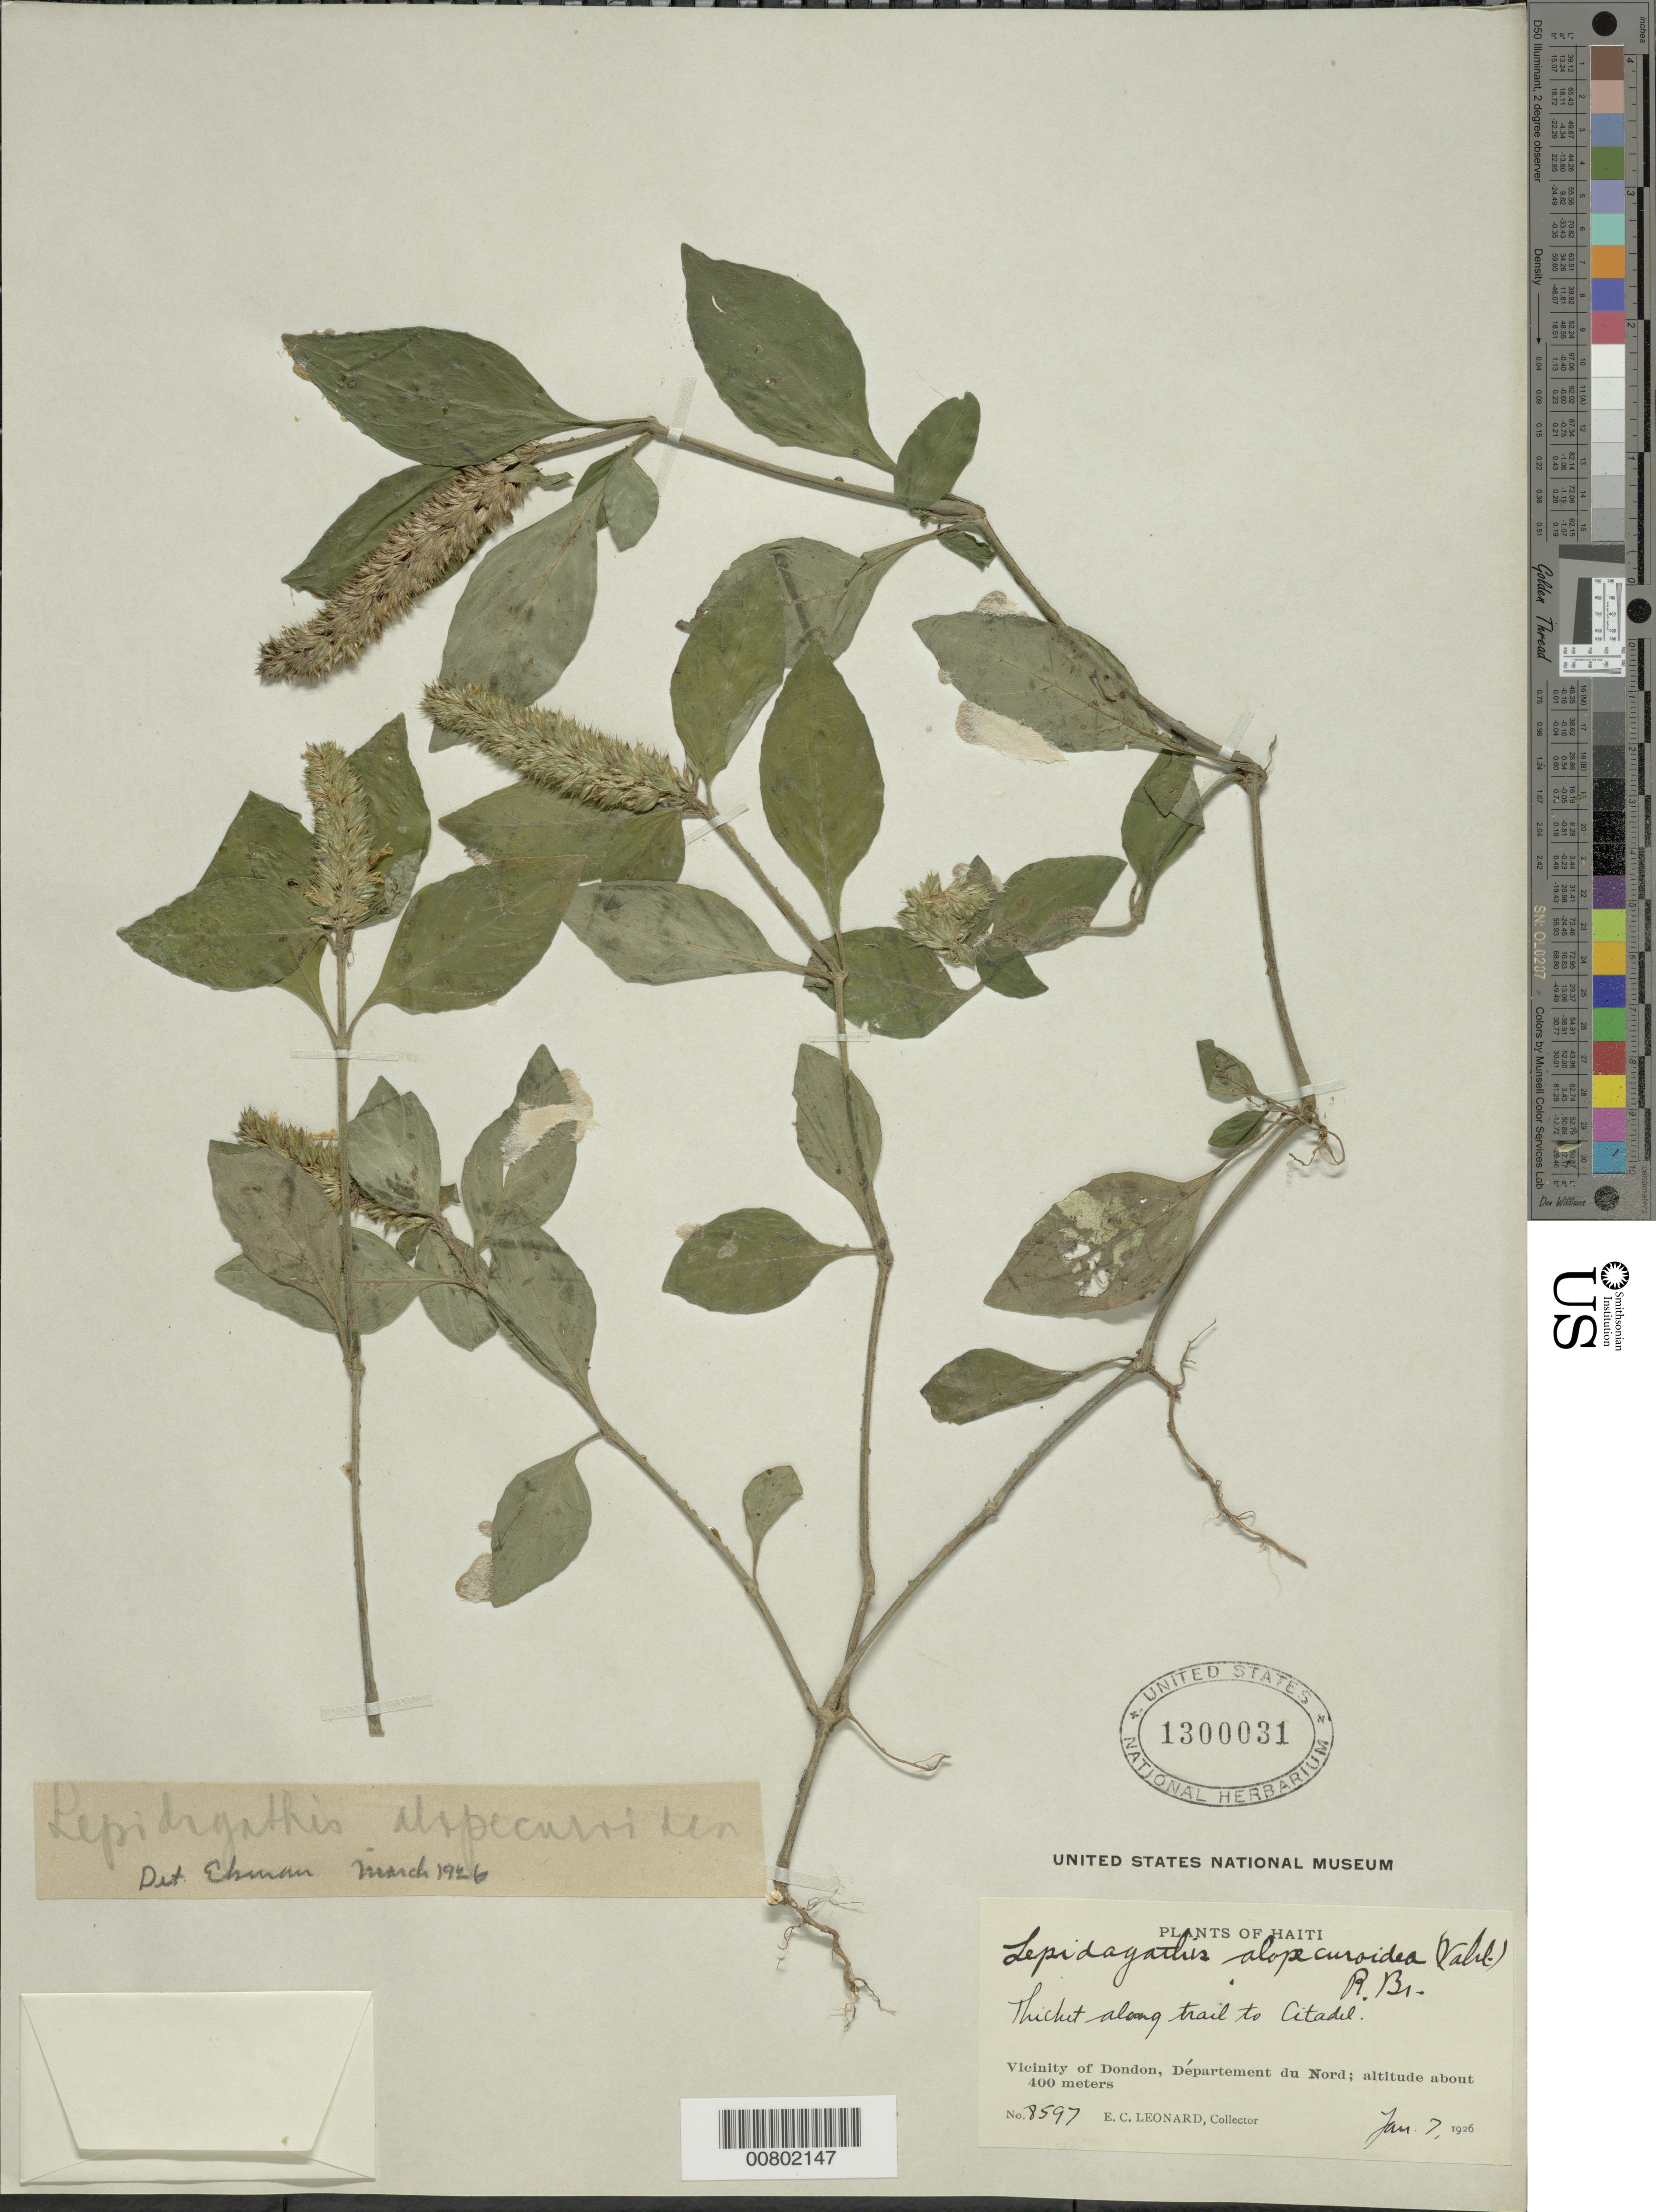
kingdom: Plantae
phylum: Tracheophyta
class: Magnoliopsida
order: Lamiales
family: Acanthaceae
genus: Teliostachya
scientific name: Teliostachya alopecuroidea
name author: (Vahl) Nees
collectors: E. C. Leonard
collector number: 8597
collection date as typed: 07 Jan 1926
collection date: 1926-01-07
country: Haiti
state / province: Nord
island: Hispaniola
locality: Vicinity of Dondon, along trail to Citadel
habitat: Thicket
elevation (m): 400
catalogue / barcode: US 1300031